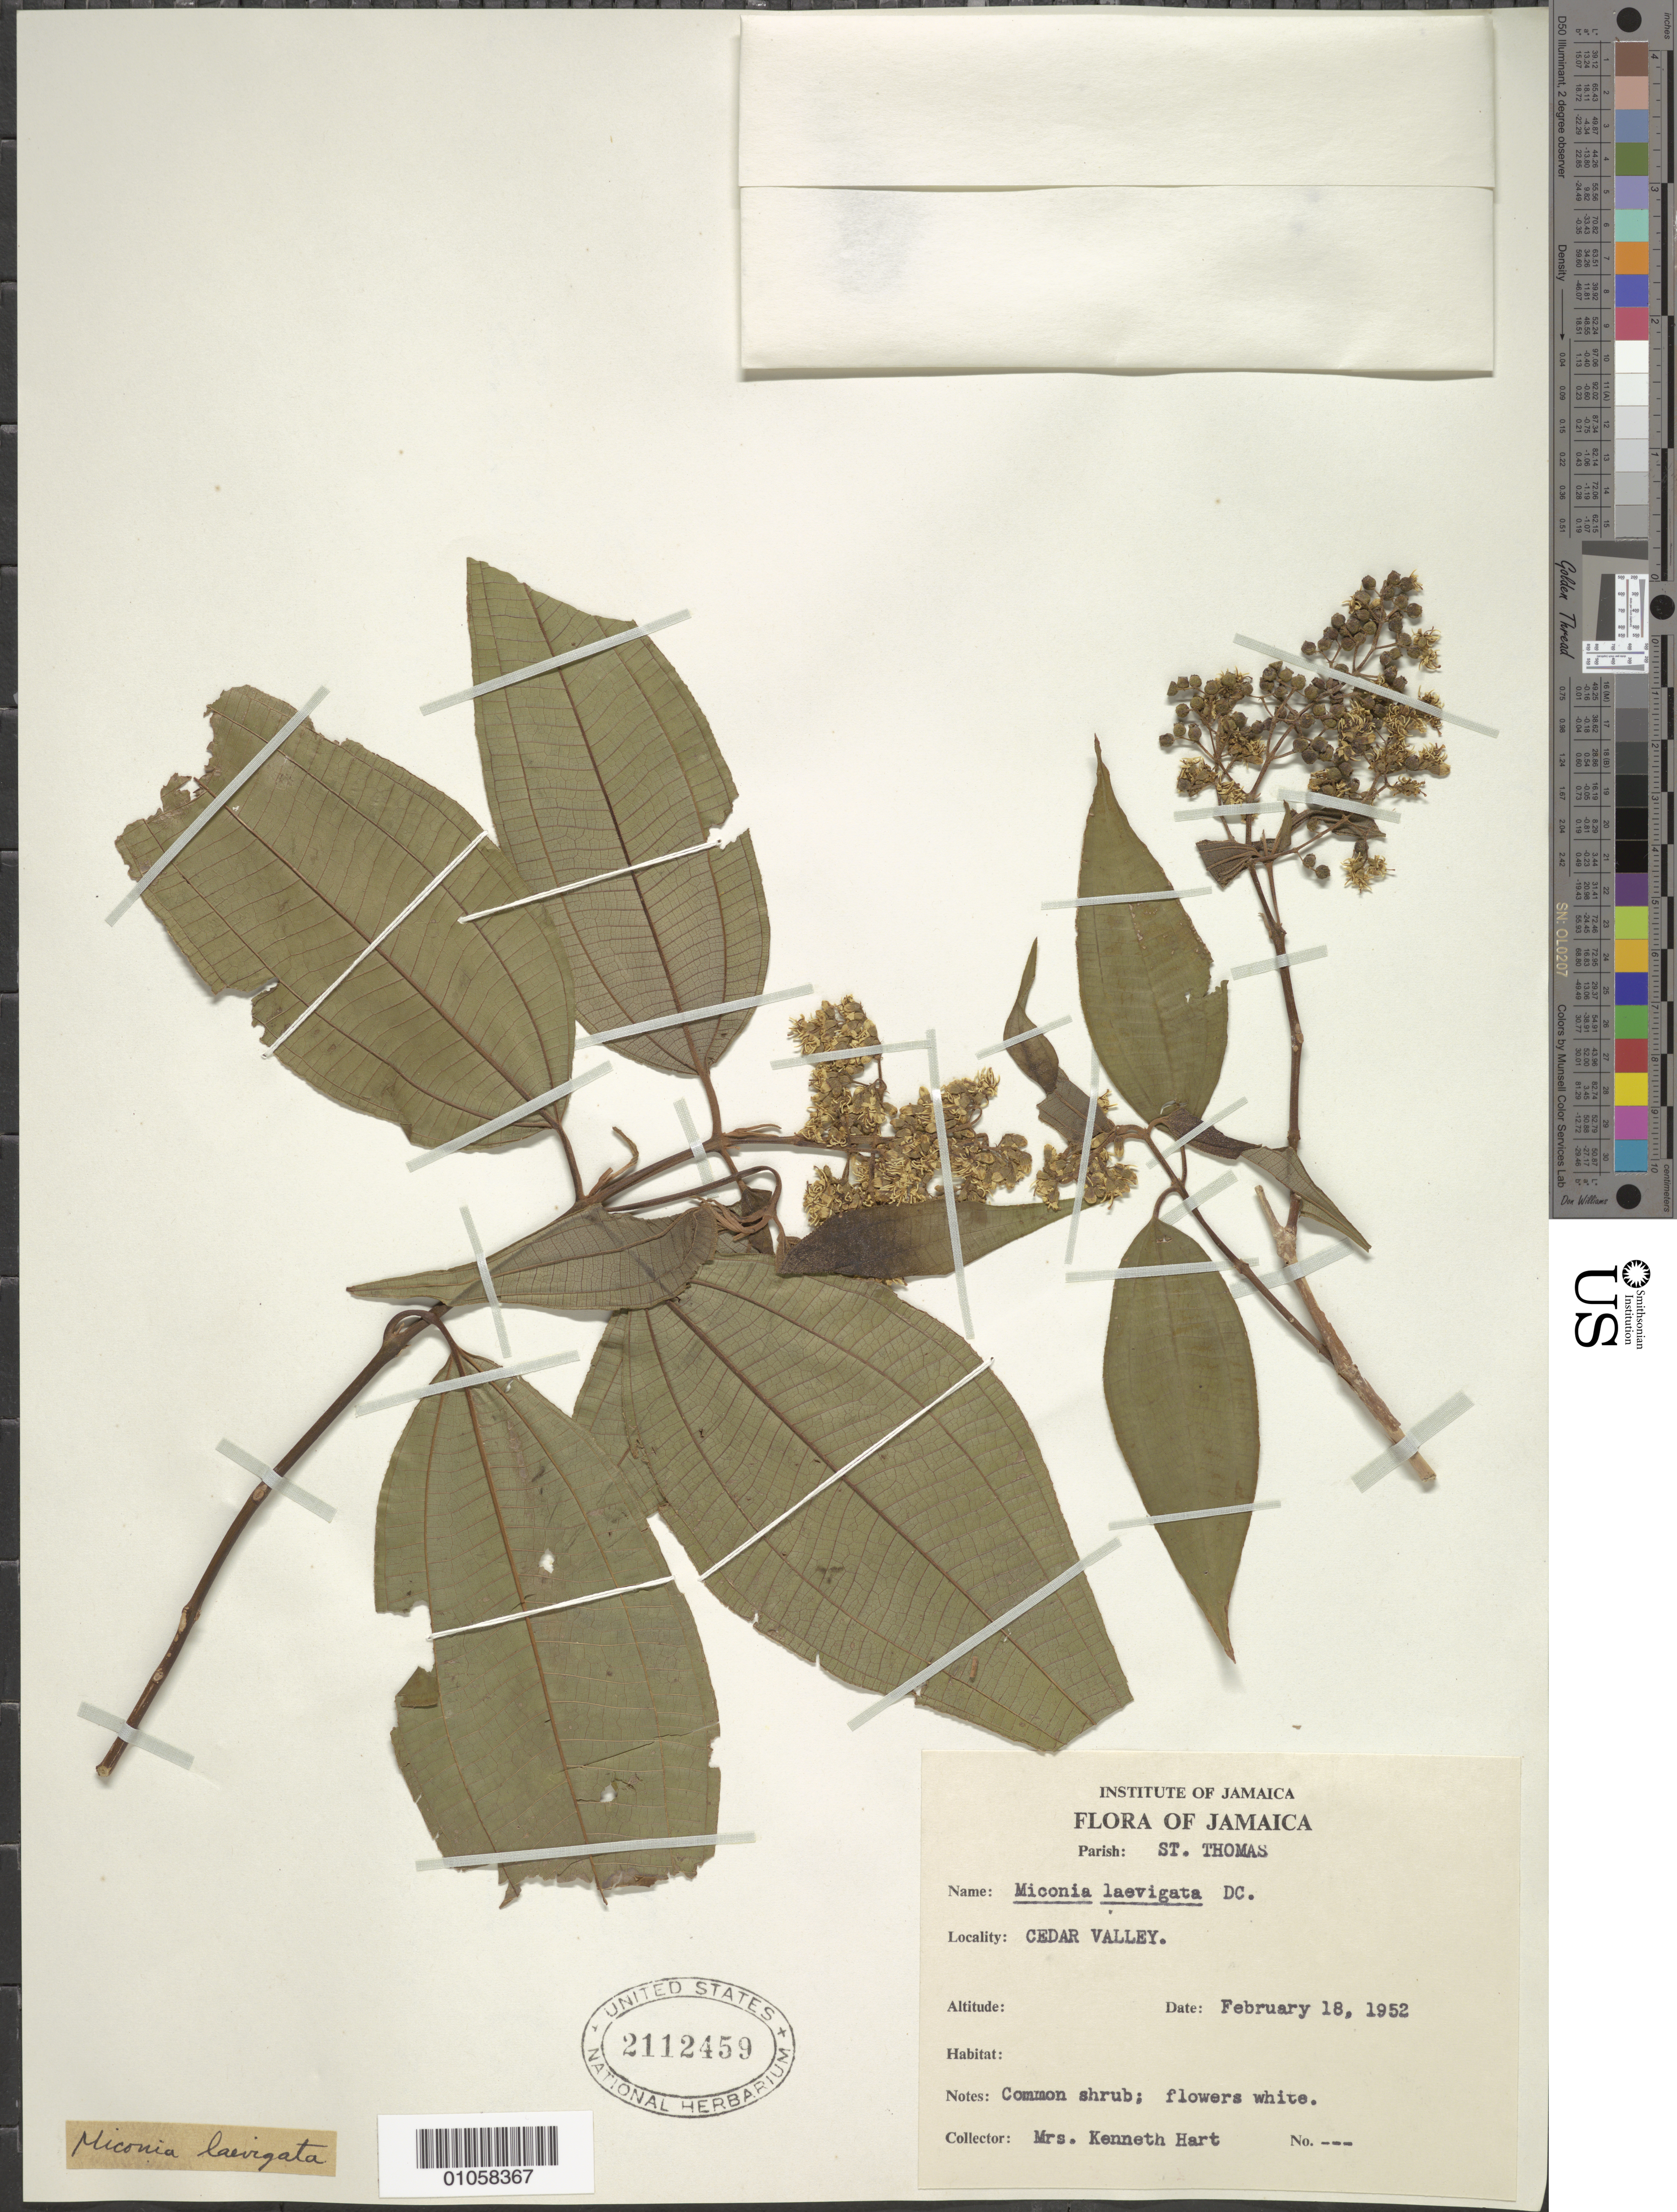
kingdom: Plantae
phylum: Tracheophyta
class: Magnoliopsida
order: Myrtales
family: Melastomataceae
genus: Miconia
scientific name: Miconia laevigata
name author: (L.) D. Don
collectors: K. Hart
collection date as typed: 19 Feb 1952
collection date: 1952-02-19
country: Jamaica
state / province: Saint Thomas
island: Jamaica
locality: Cedar Valley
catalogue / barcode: US 2112459